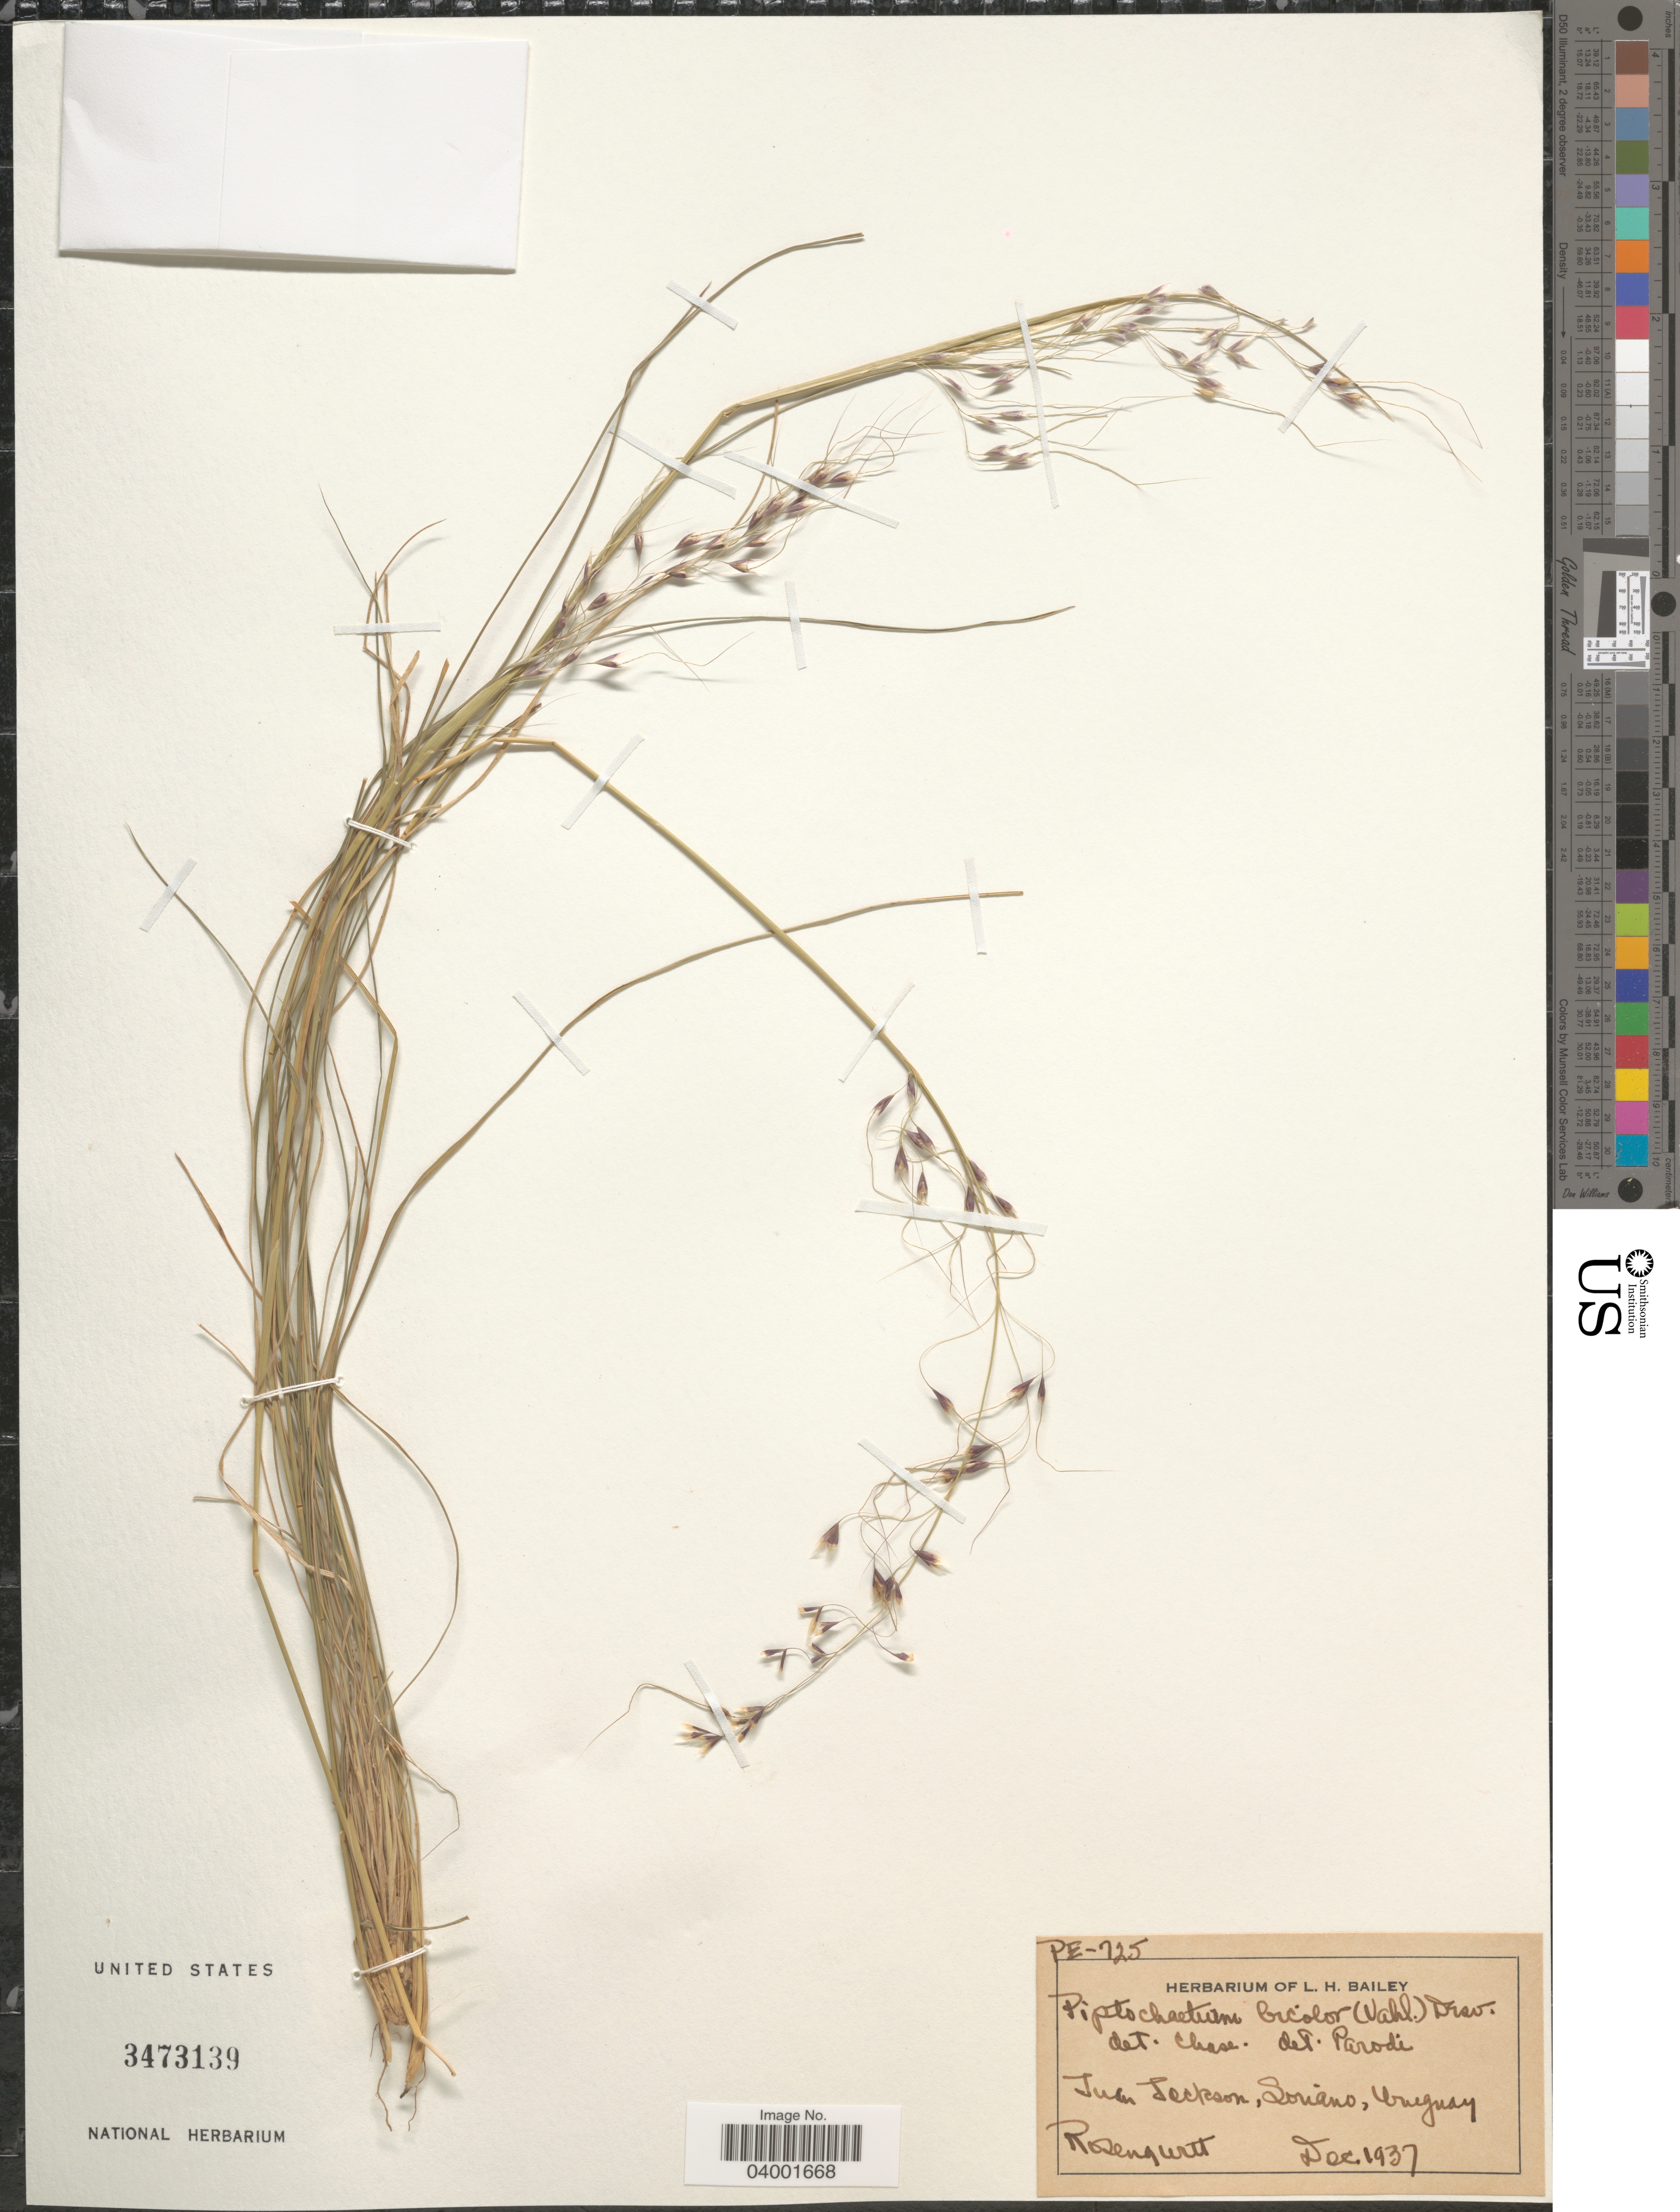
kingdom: Plantae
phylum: Tracheophyta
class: Liliopsida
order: Poales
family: Poaceae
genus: Piptochaetium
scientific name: Piptochaetium bicolor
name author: (Vahl) É. Desv.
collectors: Rosengurtt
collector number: PE725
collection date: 1937-12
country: Uruguay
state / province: Soriano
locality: Juan Jackson.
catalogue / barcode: US 3473139